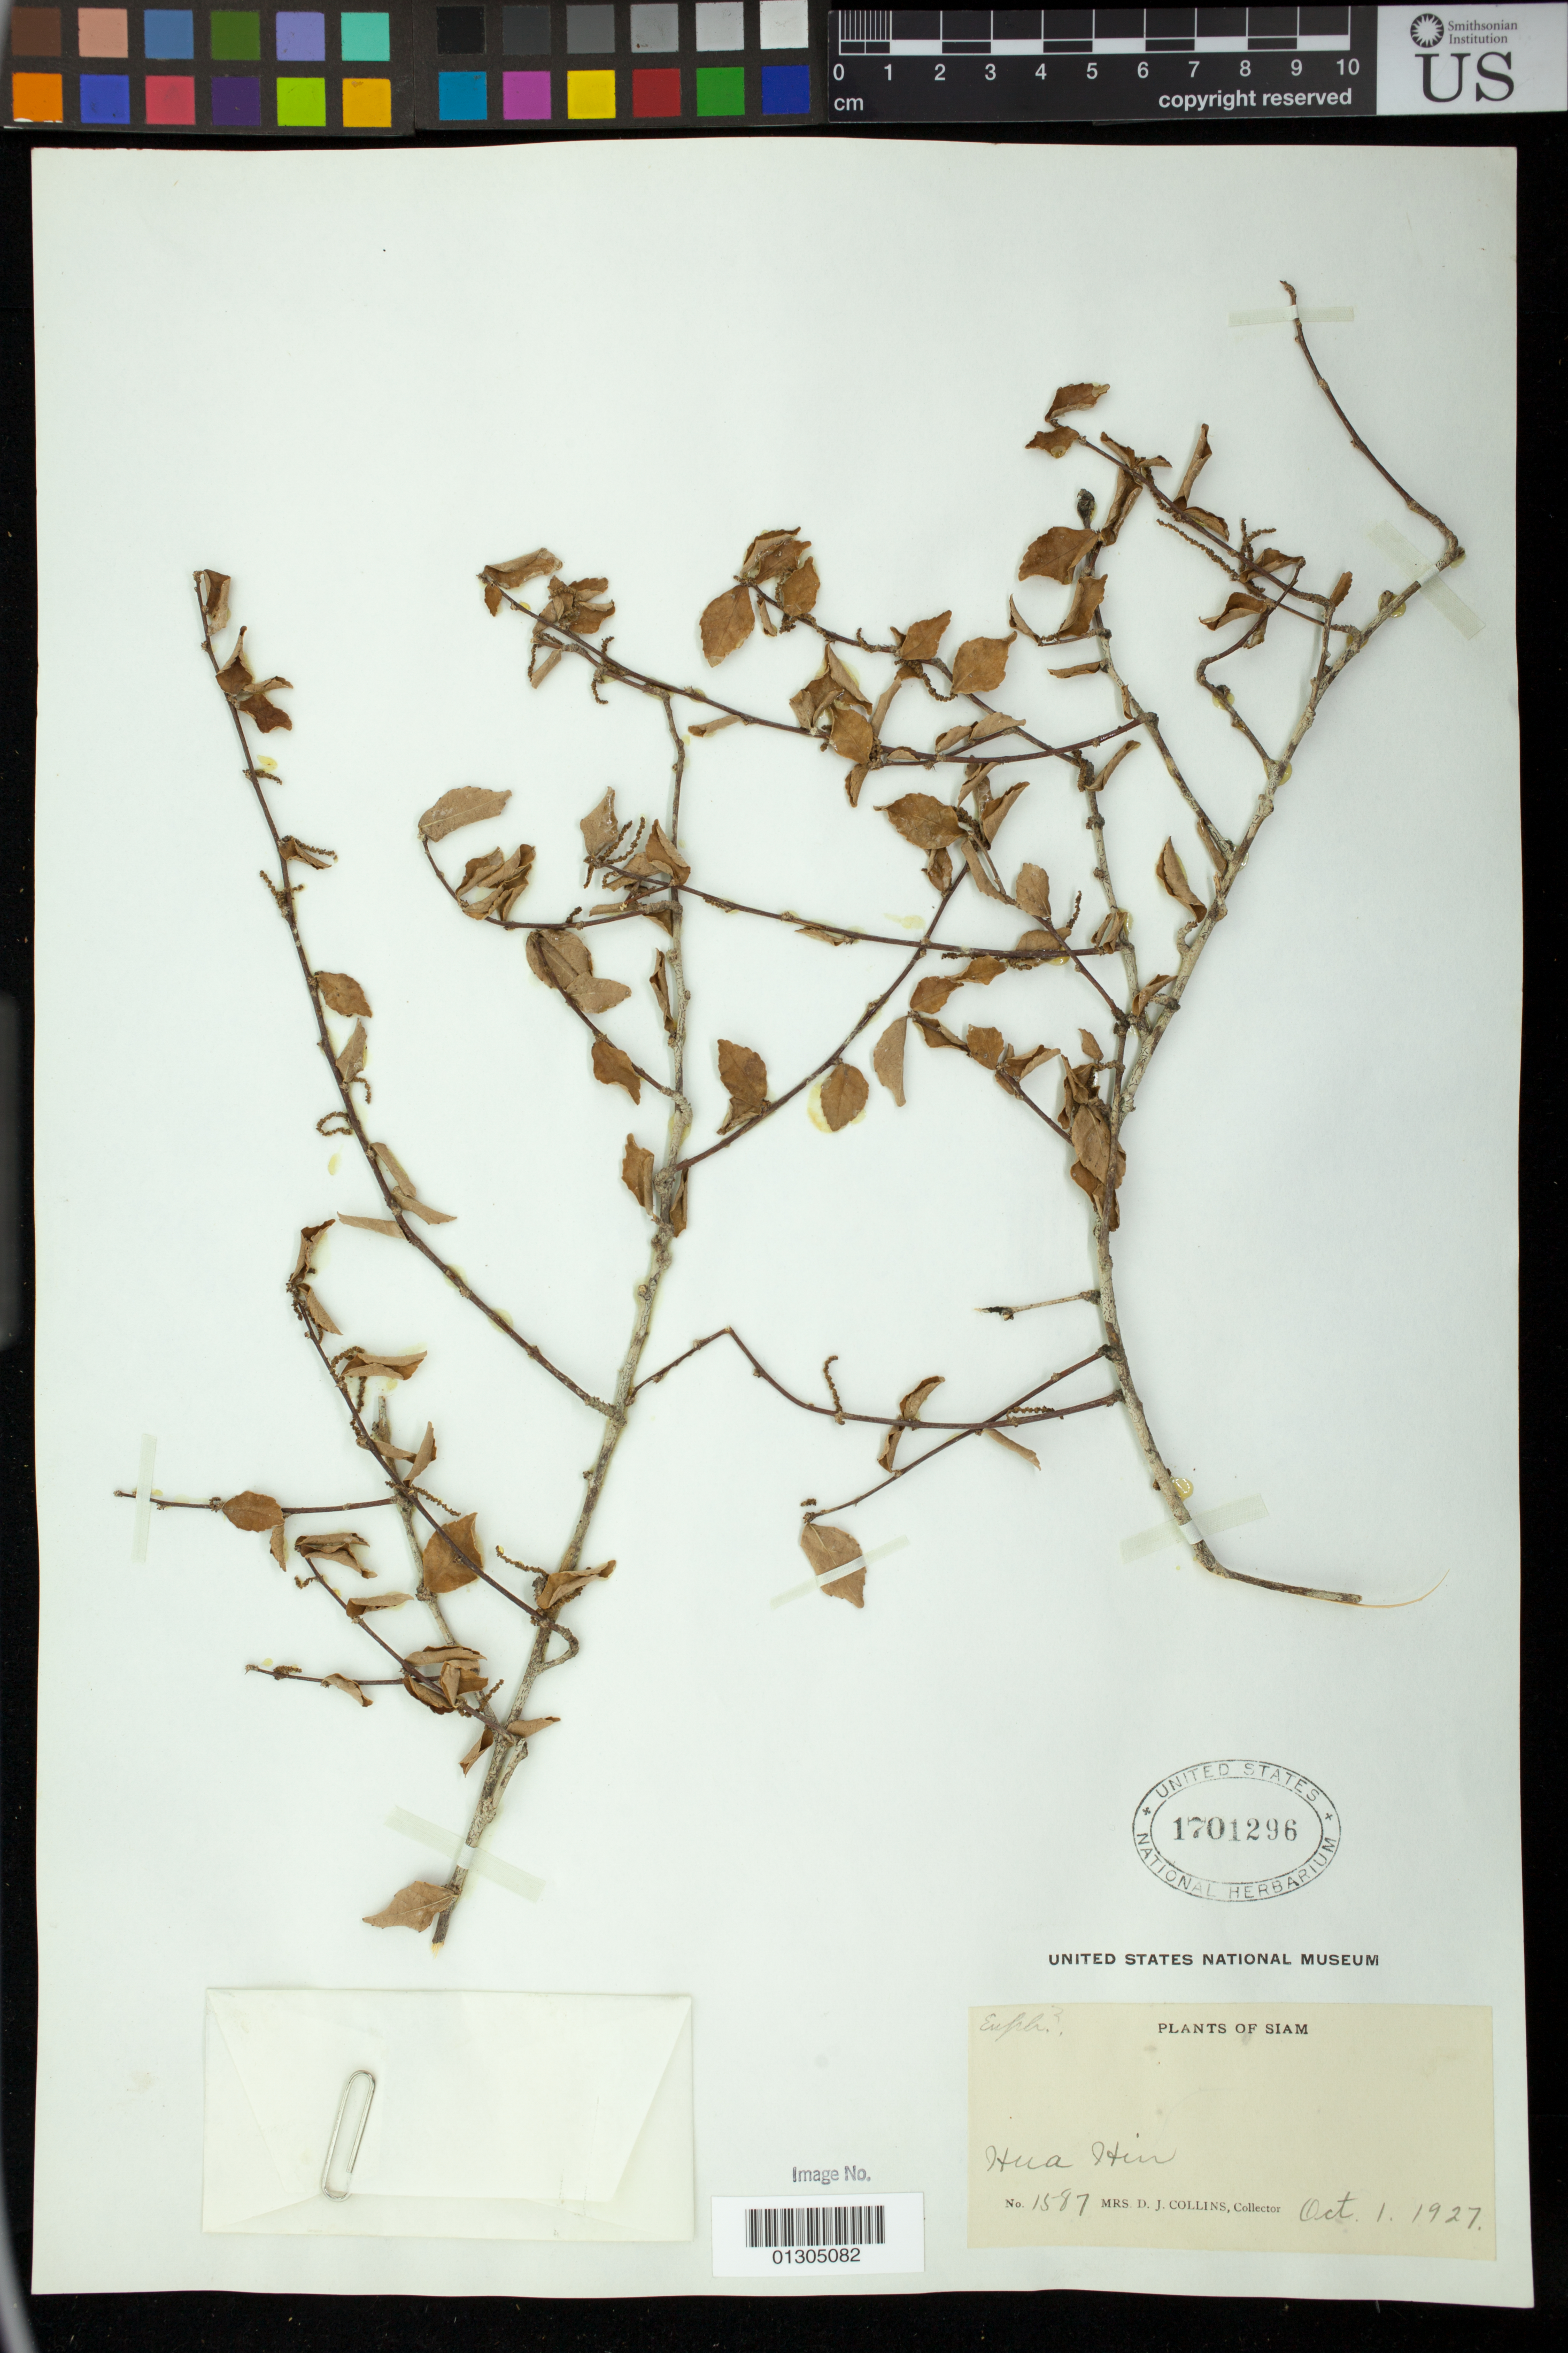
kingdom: Plantae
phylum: Tracheophyta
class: Magnoliopsida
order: Malpighiales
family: Euphorbiaceae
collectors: Mrs. D. J. Collins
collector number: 1587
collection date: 1927-10-01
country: Thailand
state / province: Prachuap Khiri Khan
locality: Hua Hin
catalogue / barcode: US 1701296